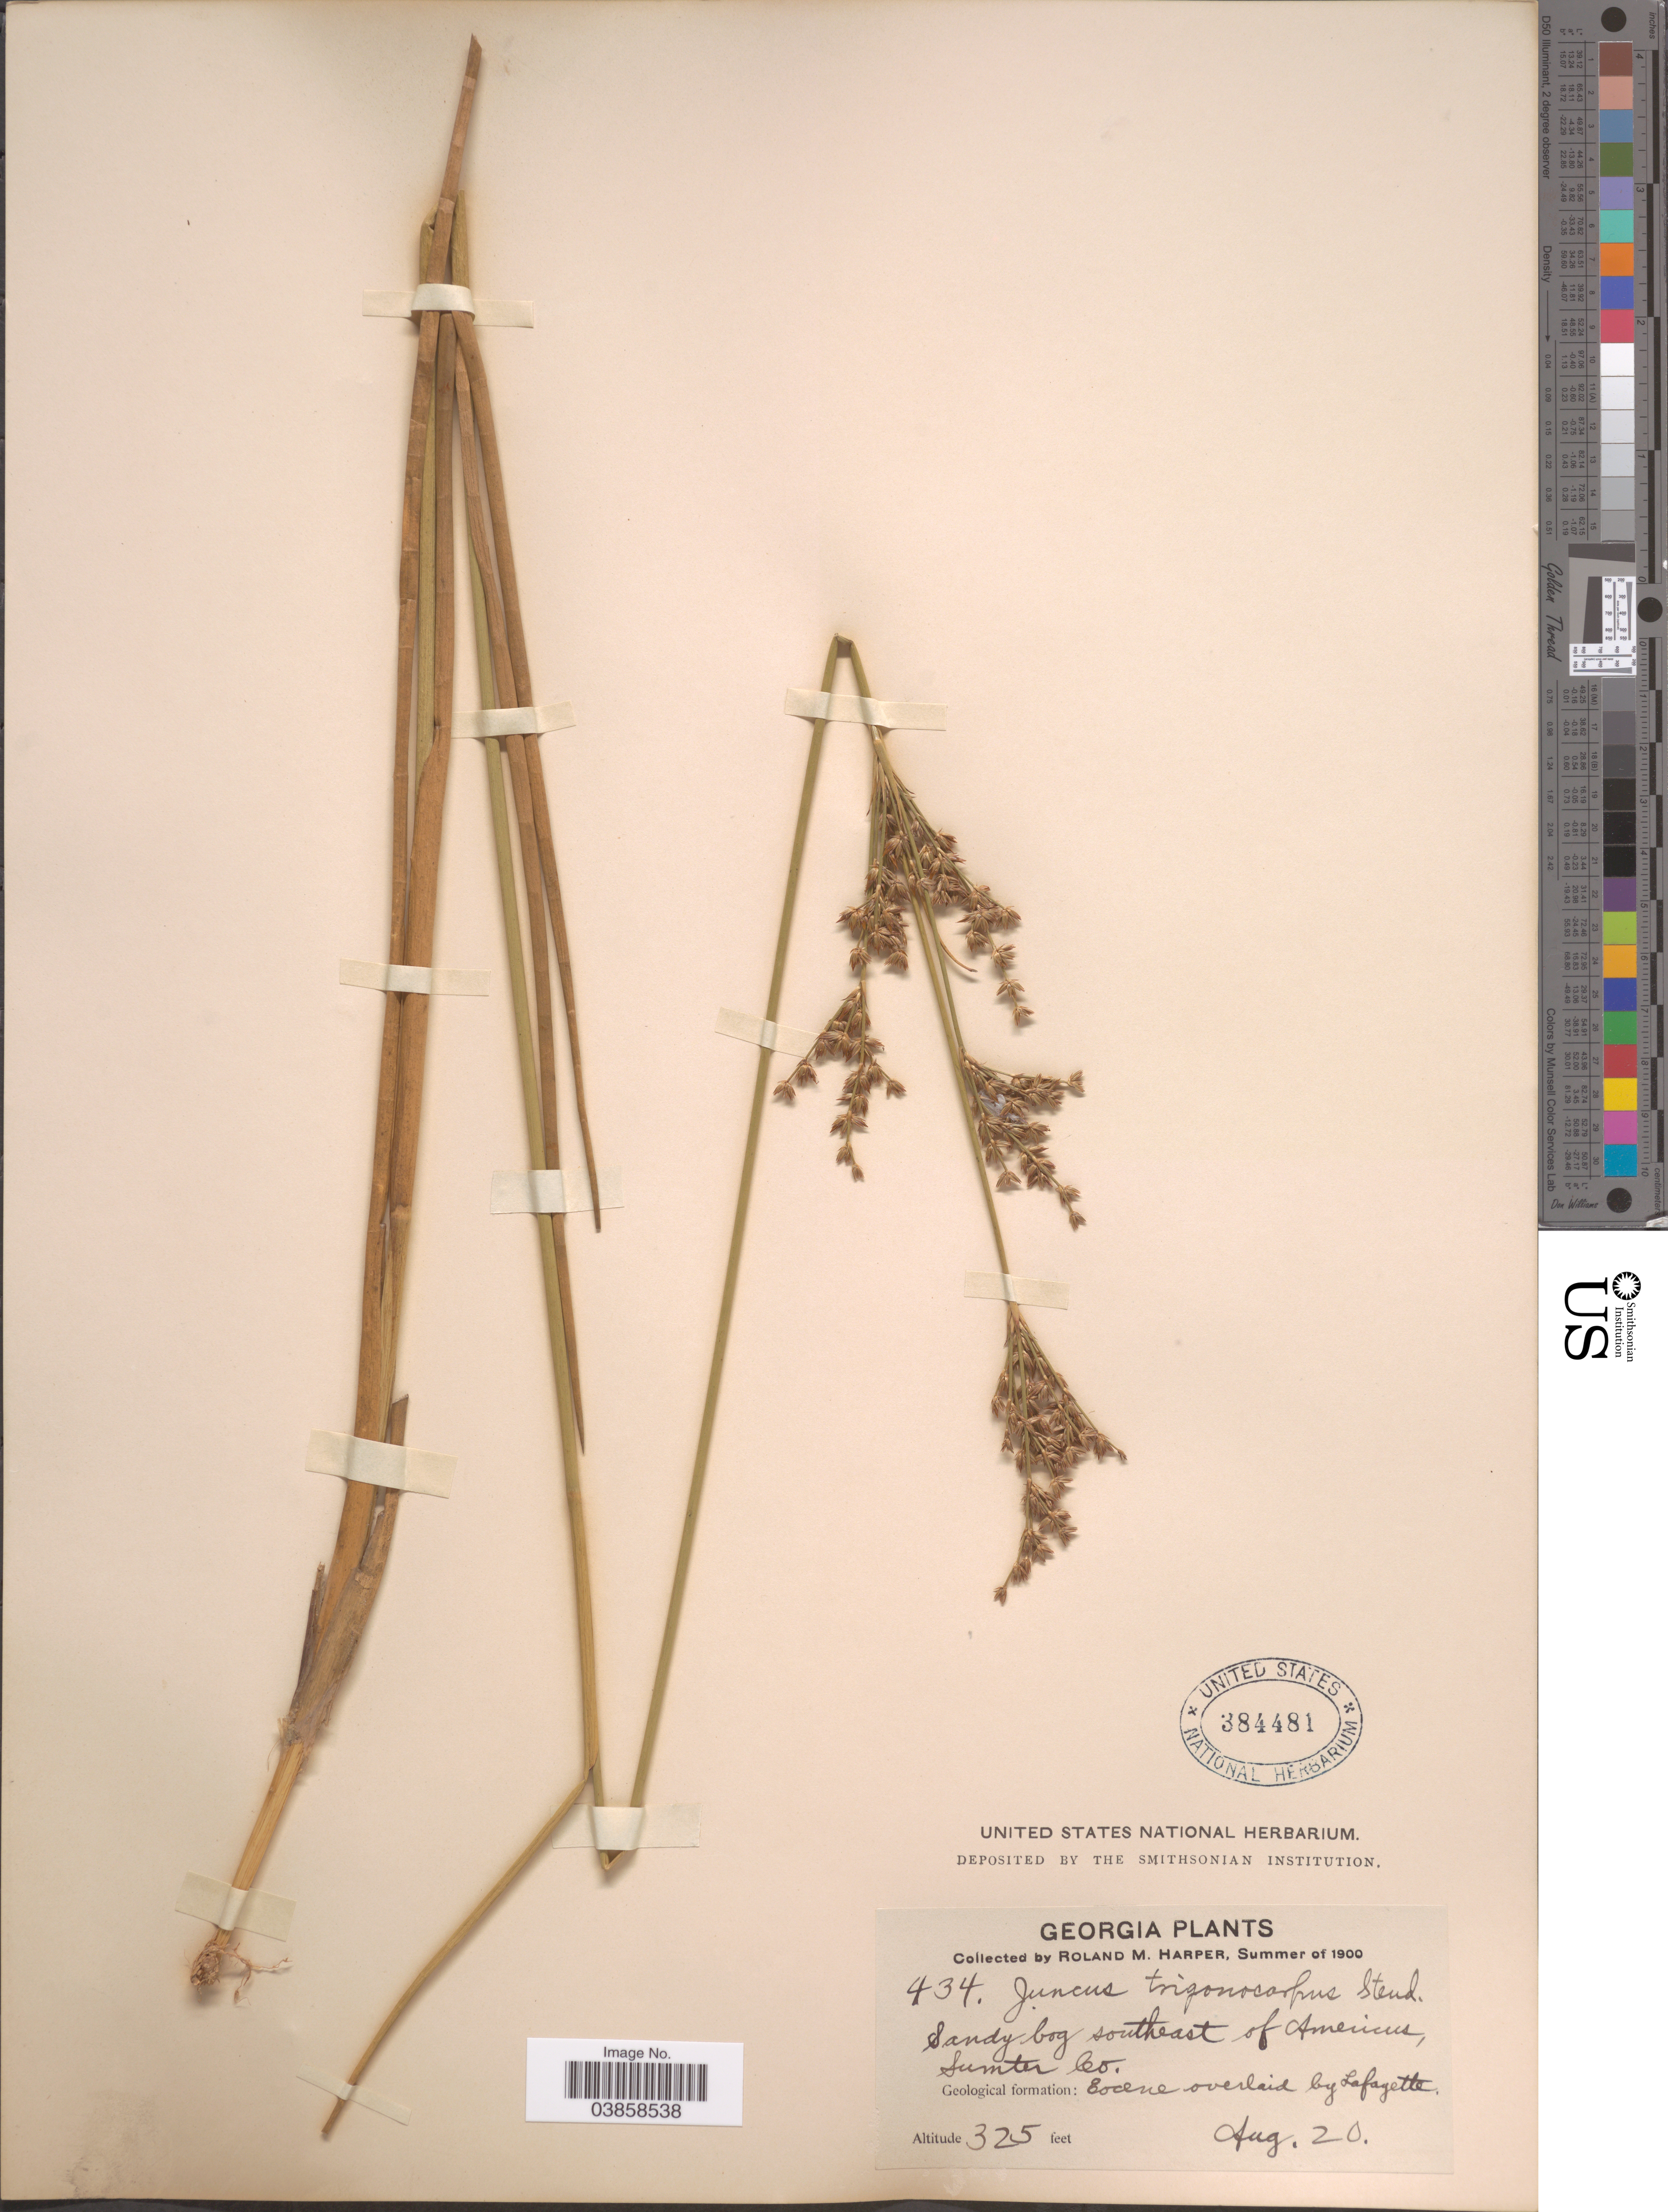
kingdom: Plantae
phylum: Tracheophyta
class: Liliopsida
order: Poales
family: Juncaceae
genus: Juncus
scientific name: Juncus trigonocarpus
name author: Steud.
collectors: R. M. Harper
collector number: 434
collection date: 1900-08-20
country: United States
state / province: Georgia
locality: Sandy bog southeast of Americus, Sumter Co. Geological formation: Eocene overlaid by Lafayette.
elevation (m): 99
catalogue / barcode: US 384481